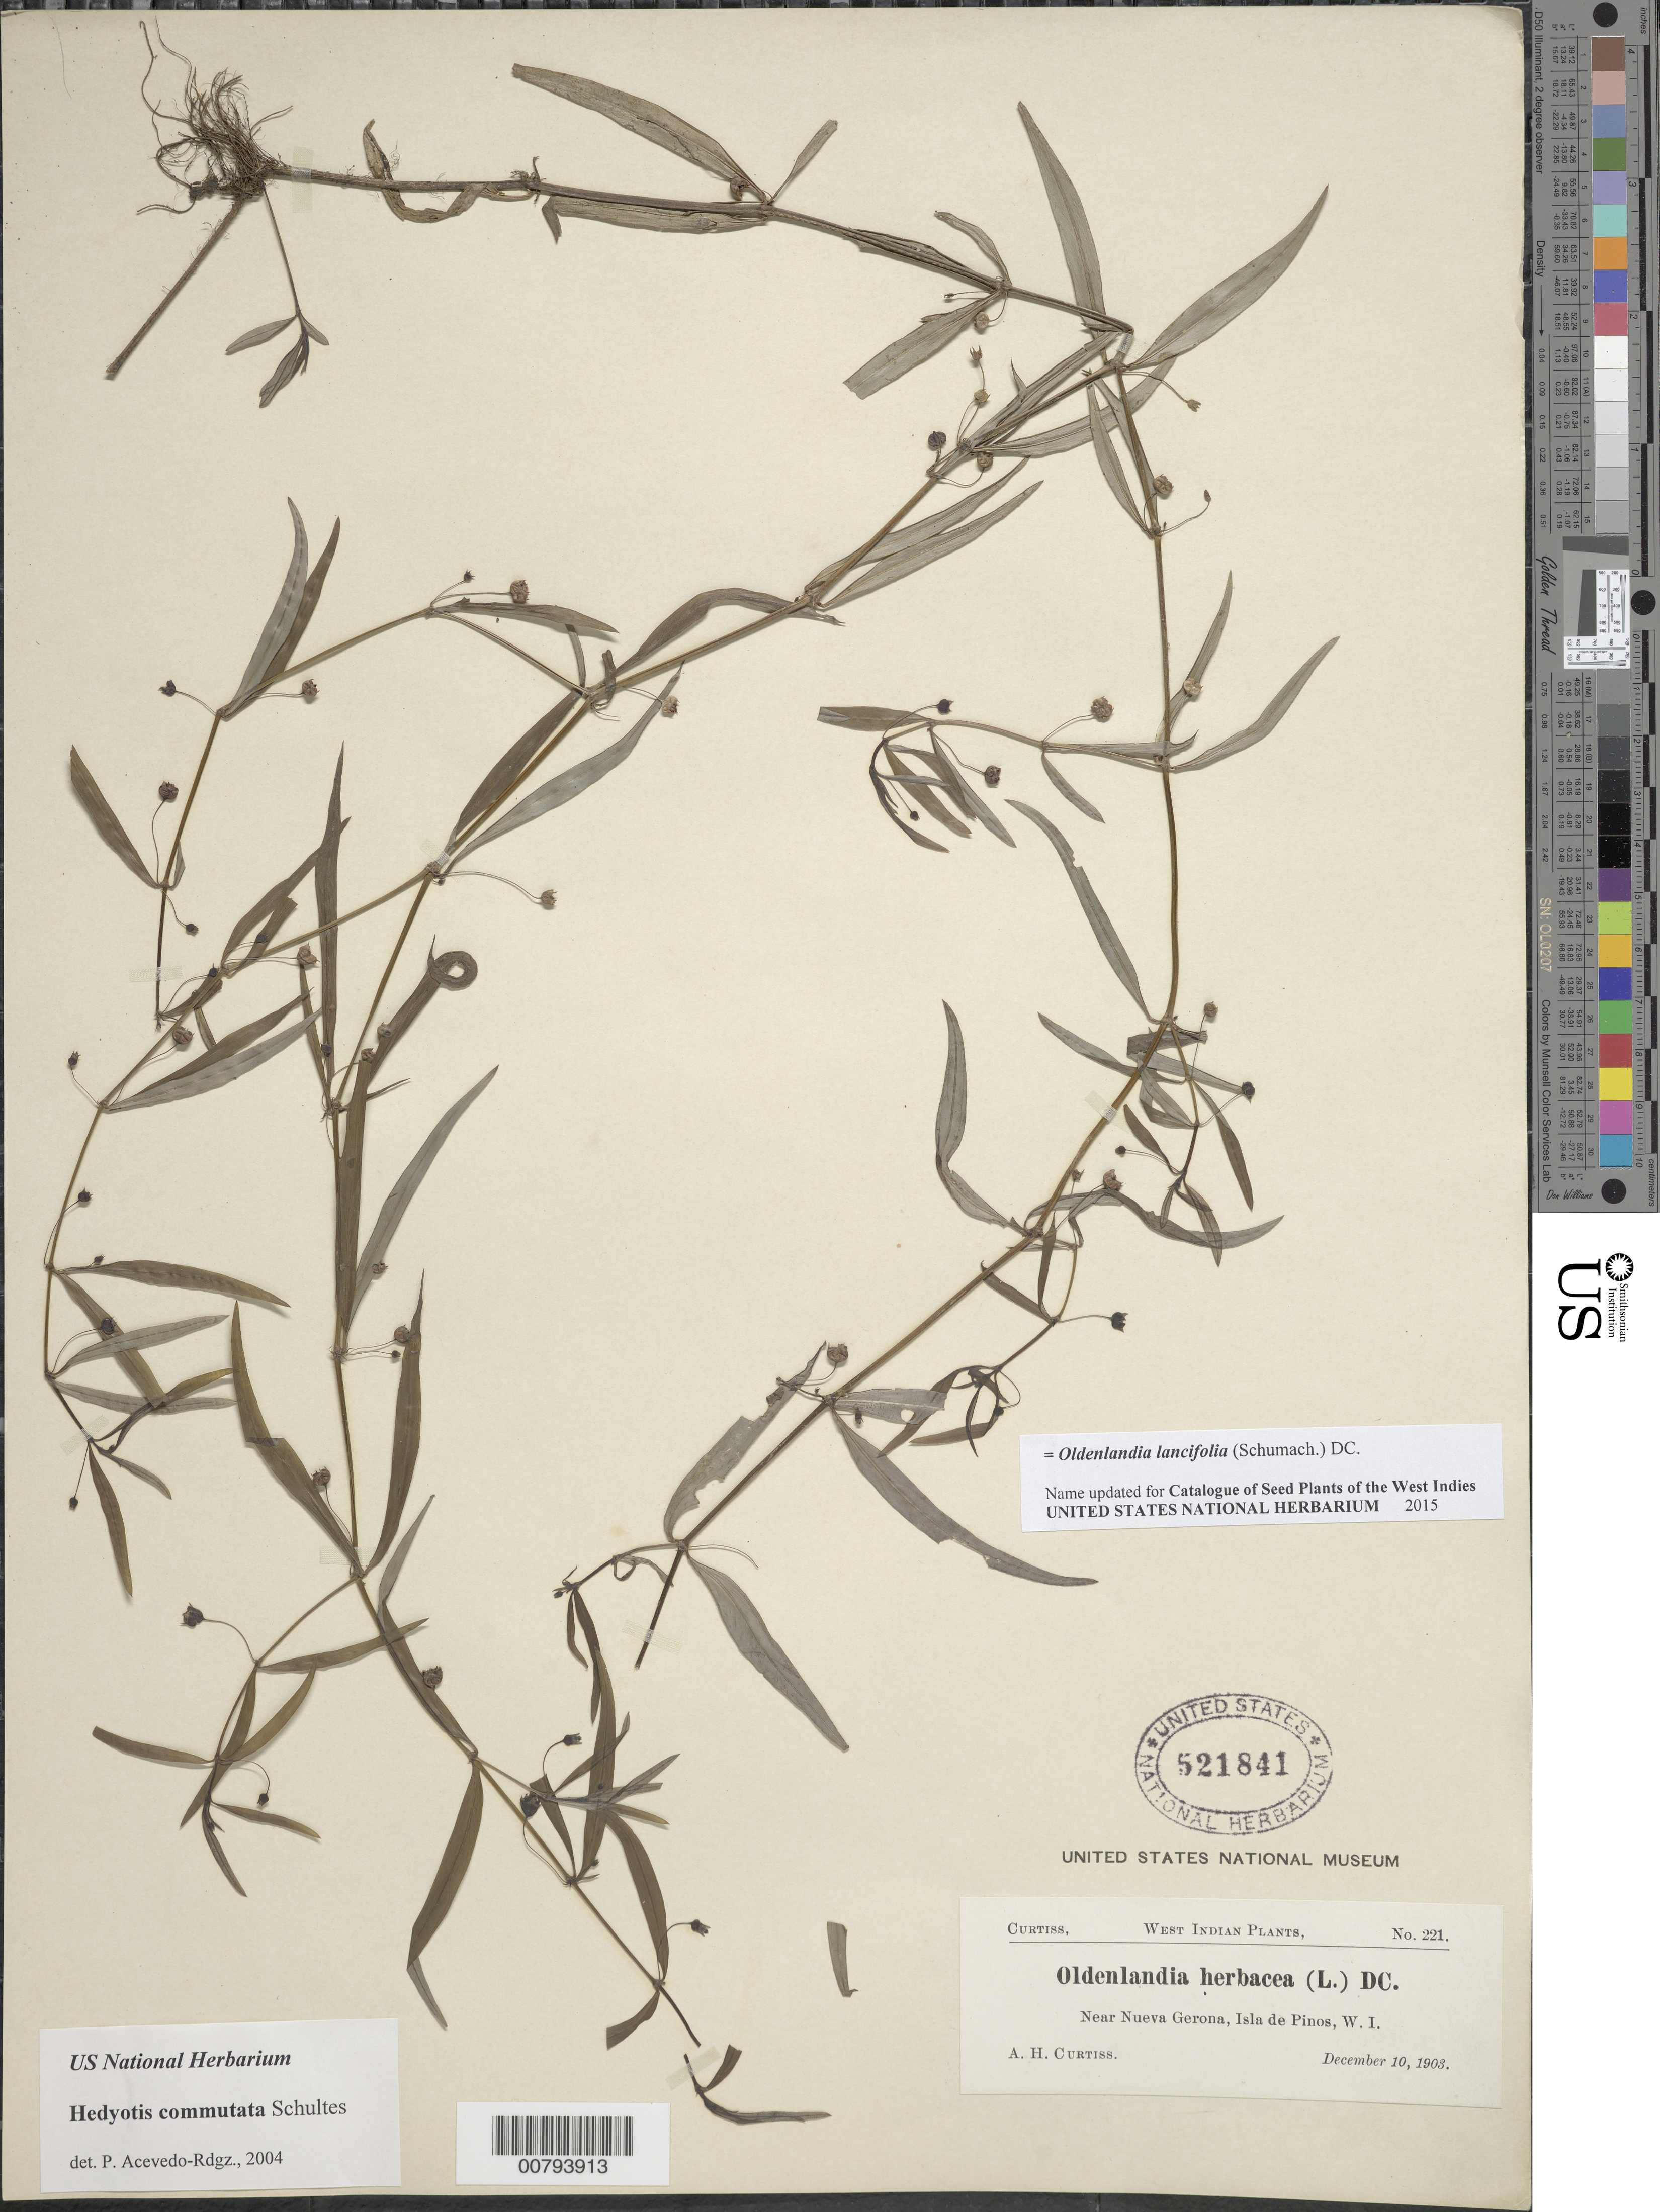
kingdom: Plantae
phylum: Tracheophyta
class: Magnoliopsida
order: Gentianales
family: Rubiaceae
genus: Oldenlandia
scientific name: Oldenlandia uniflora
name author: L.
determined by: Acevedo-Rodríguez, P., (BOT), Smithsonian Institution - National Museum of Natural History (UNITED STATES)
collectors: A. H. Curtiss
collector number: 221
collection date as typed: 10 Dec 1903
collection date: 1903-12-10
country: Cuba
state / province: Isla de La Juventud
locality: Near Nueva Gerona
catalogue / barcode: US 521841